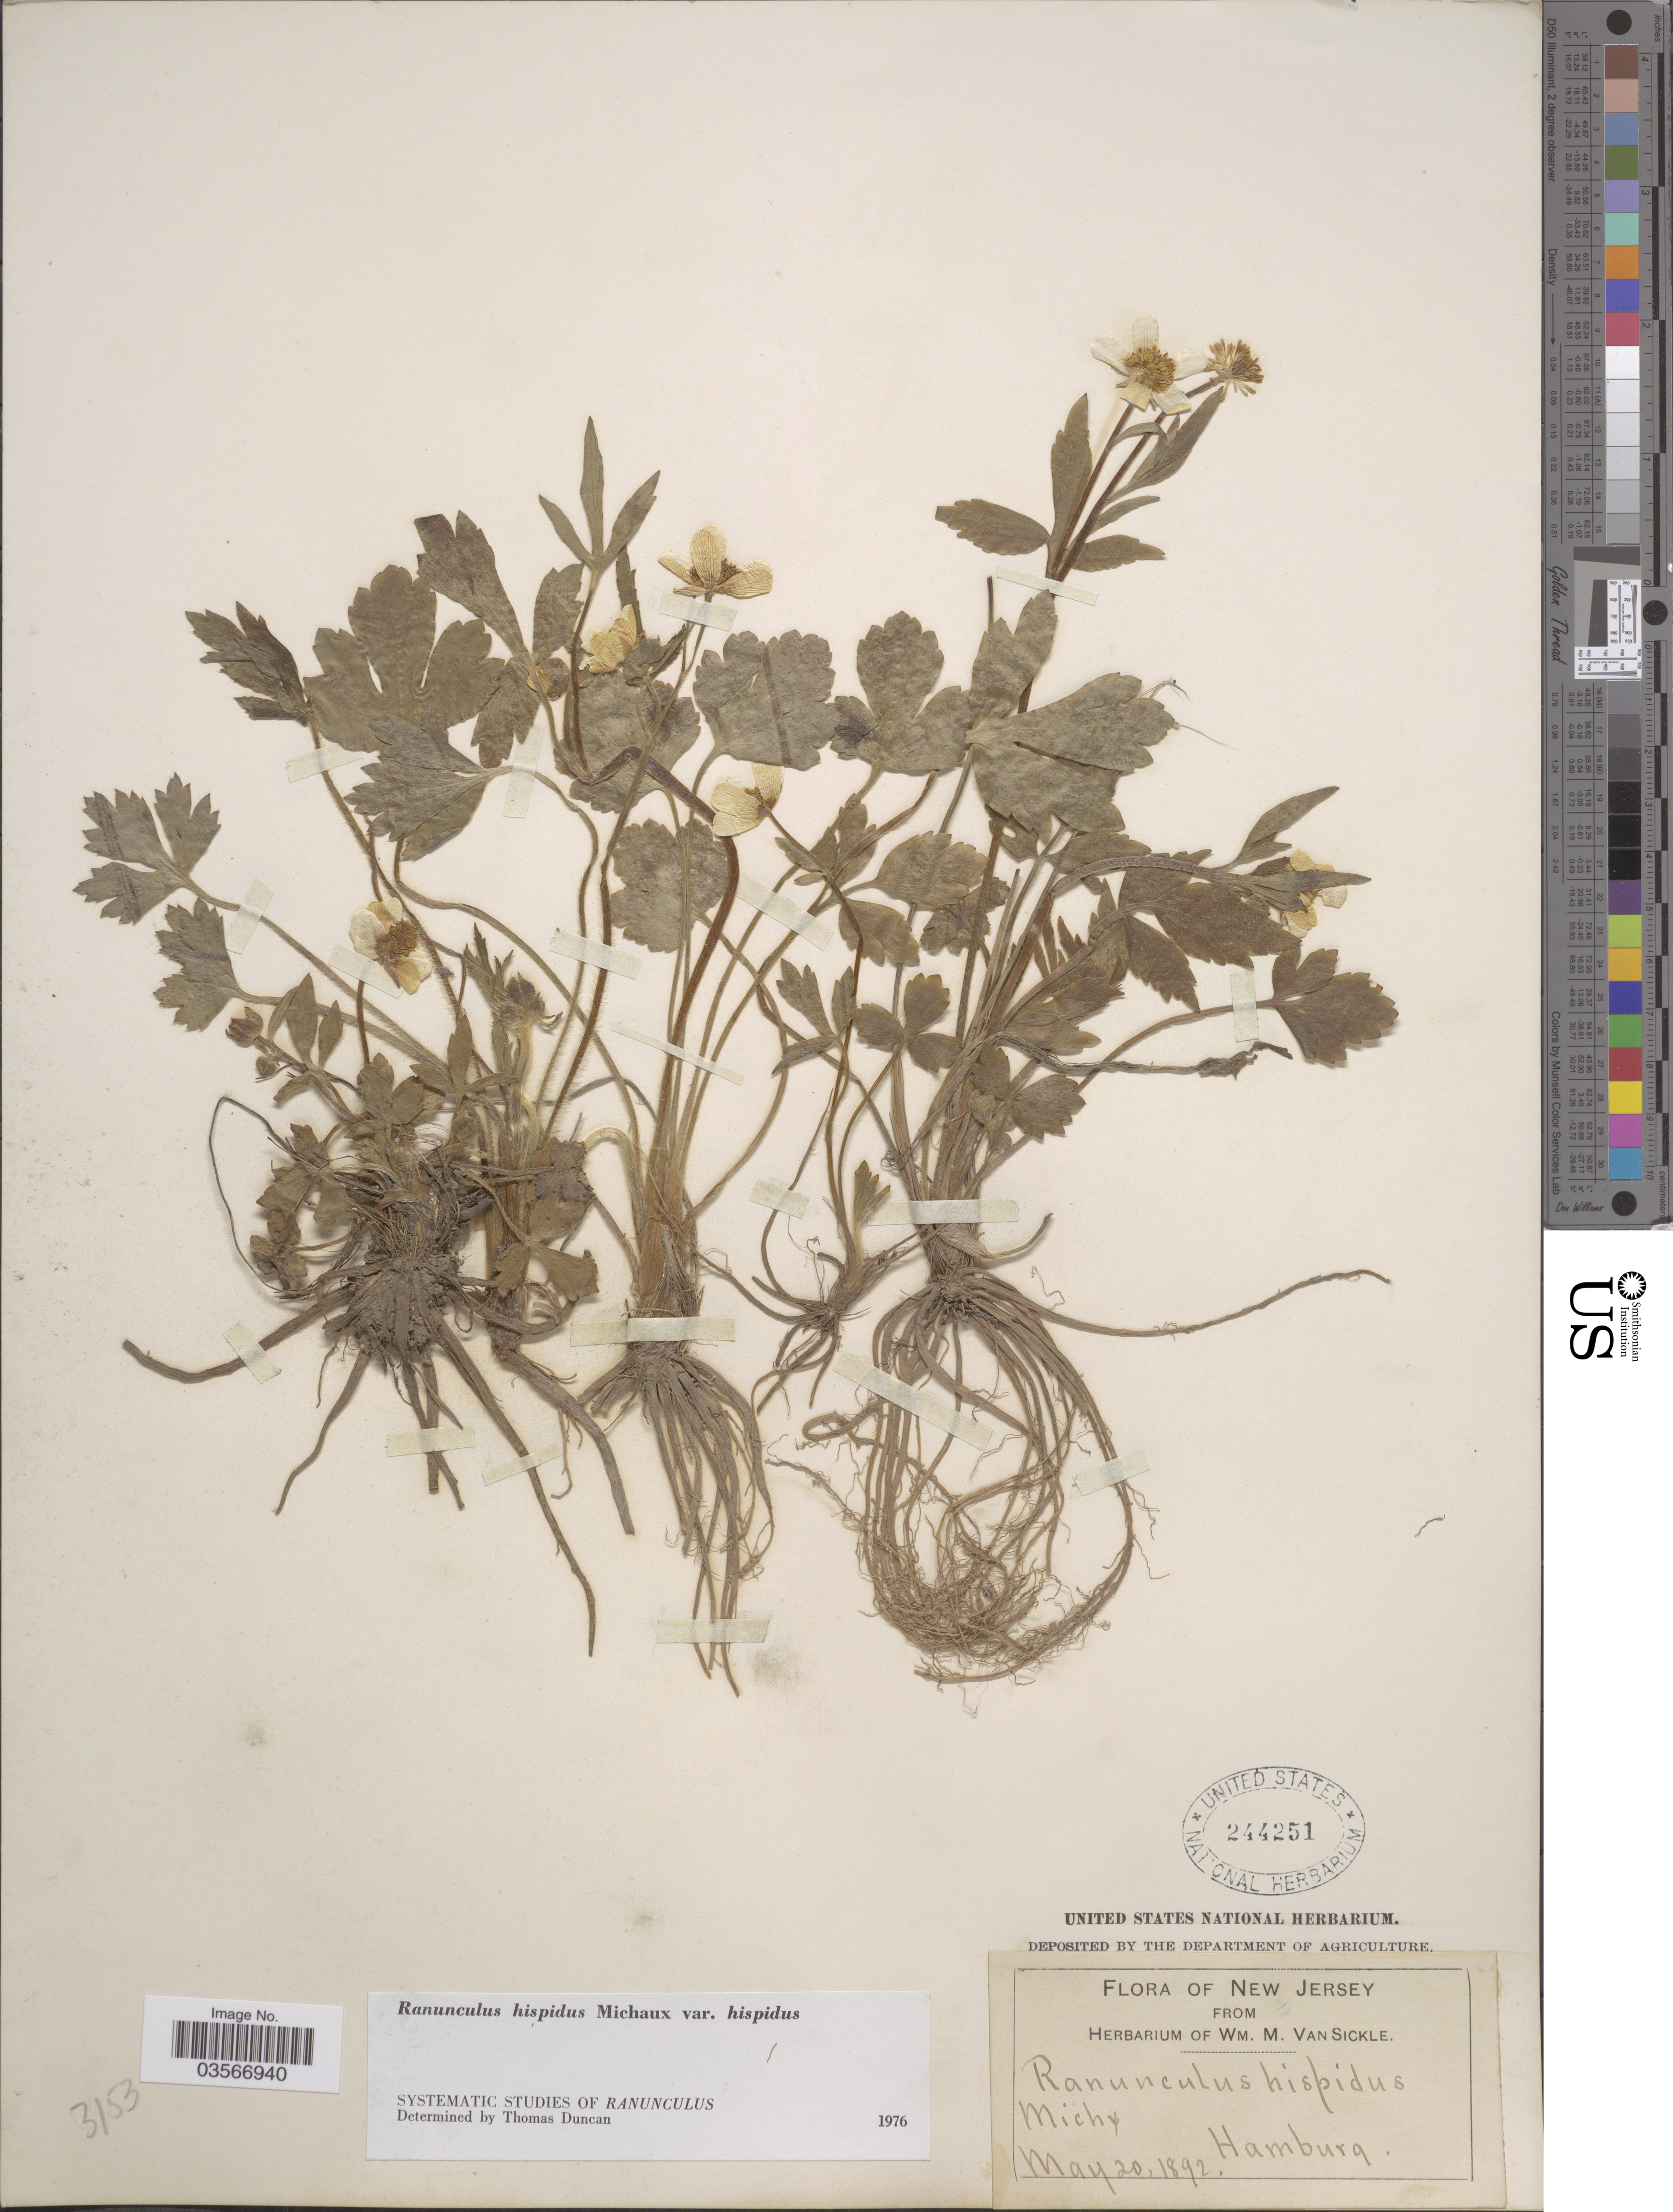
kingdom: Plantae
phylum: Tracheophyta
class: Magnoliopsida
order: Ranunculales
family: Ranunculaceae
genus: Ranunculus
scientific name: Ranunculus hispidus var. hispidus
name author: Michx.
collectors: ex herb. Wm. M. Van Sickle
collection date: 1892-05-20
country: United States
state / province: New Jersey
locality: Hamburg.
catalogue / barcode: US 244251